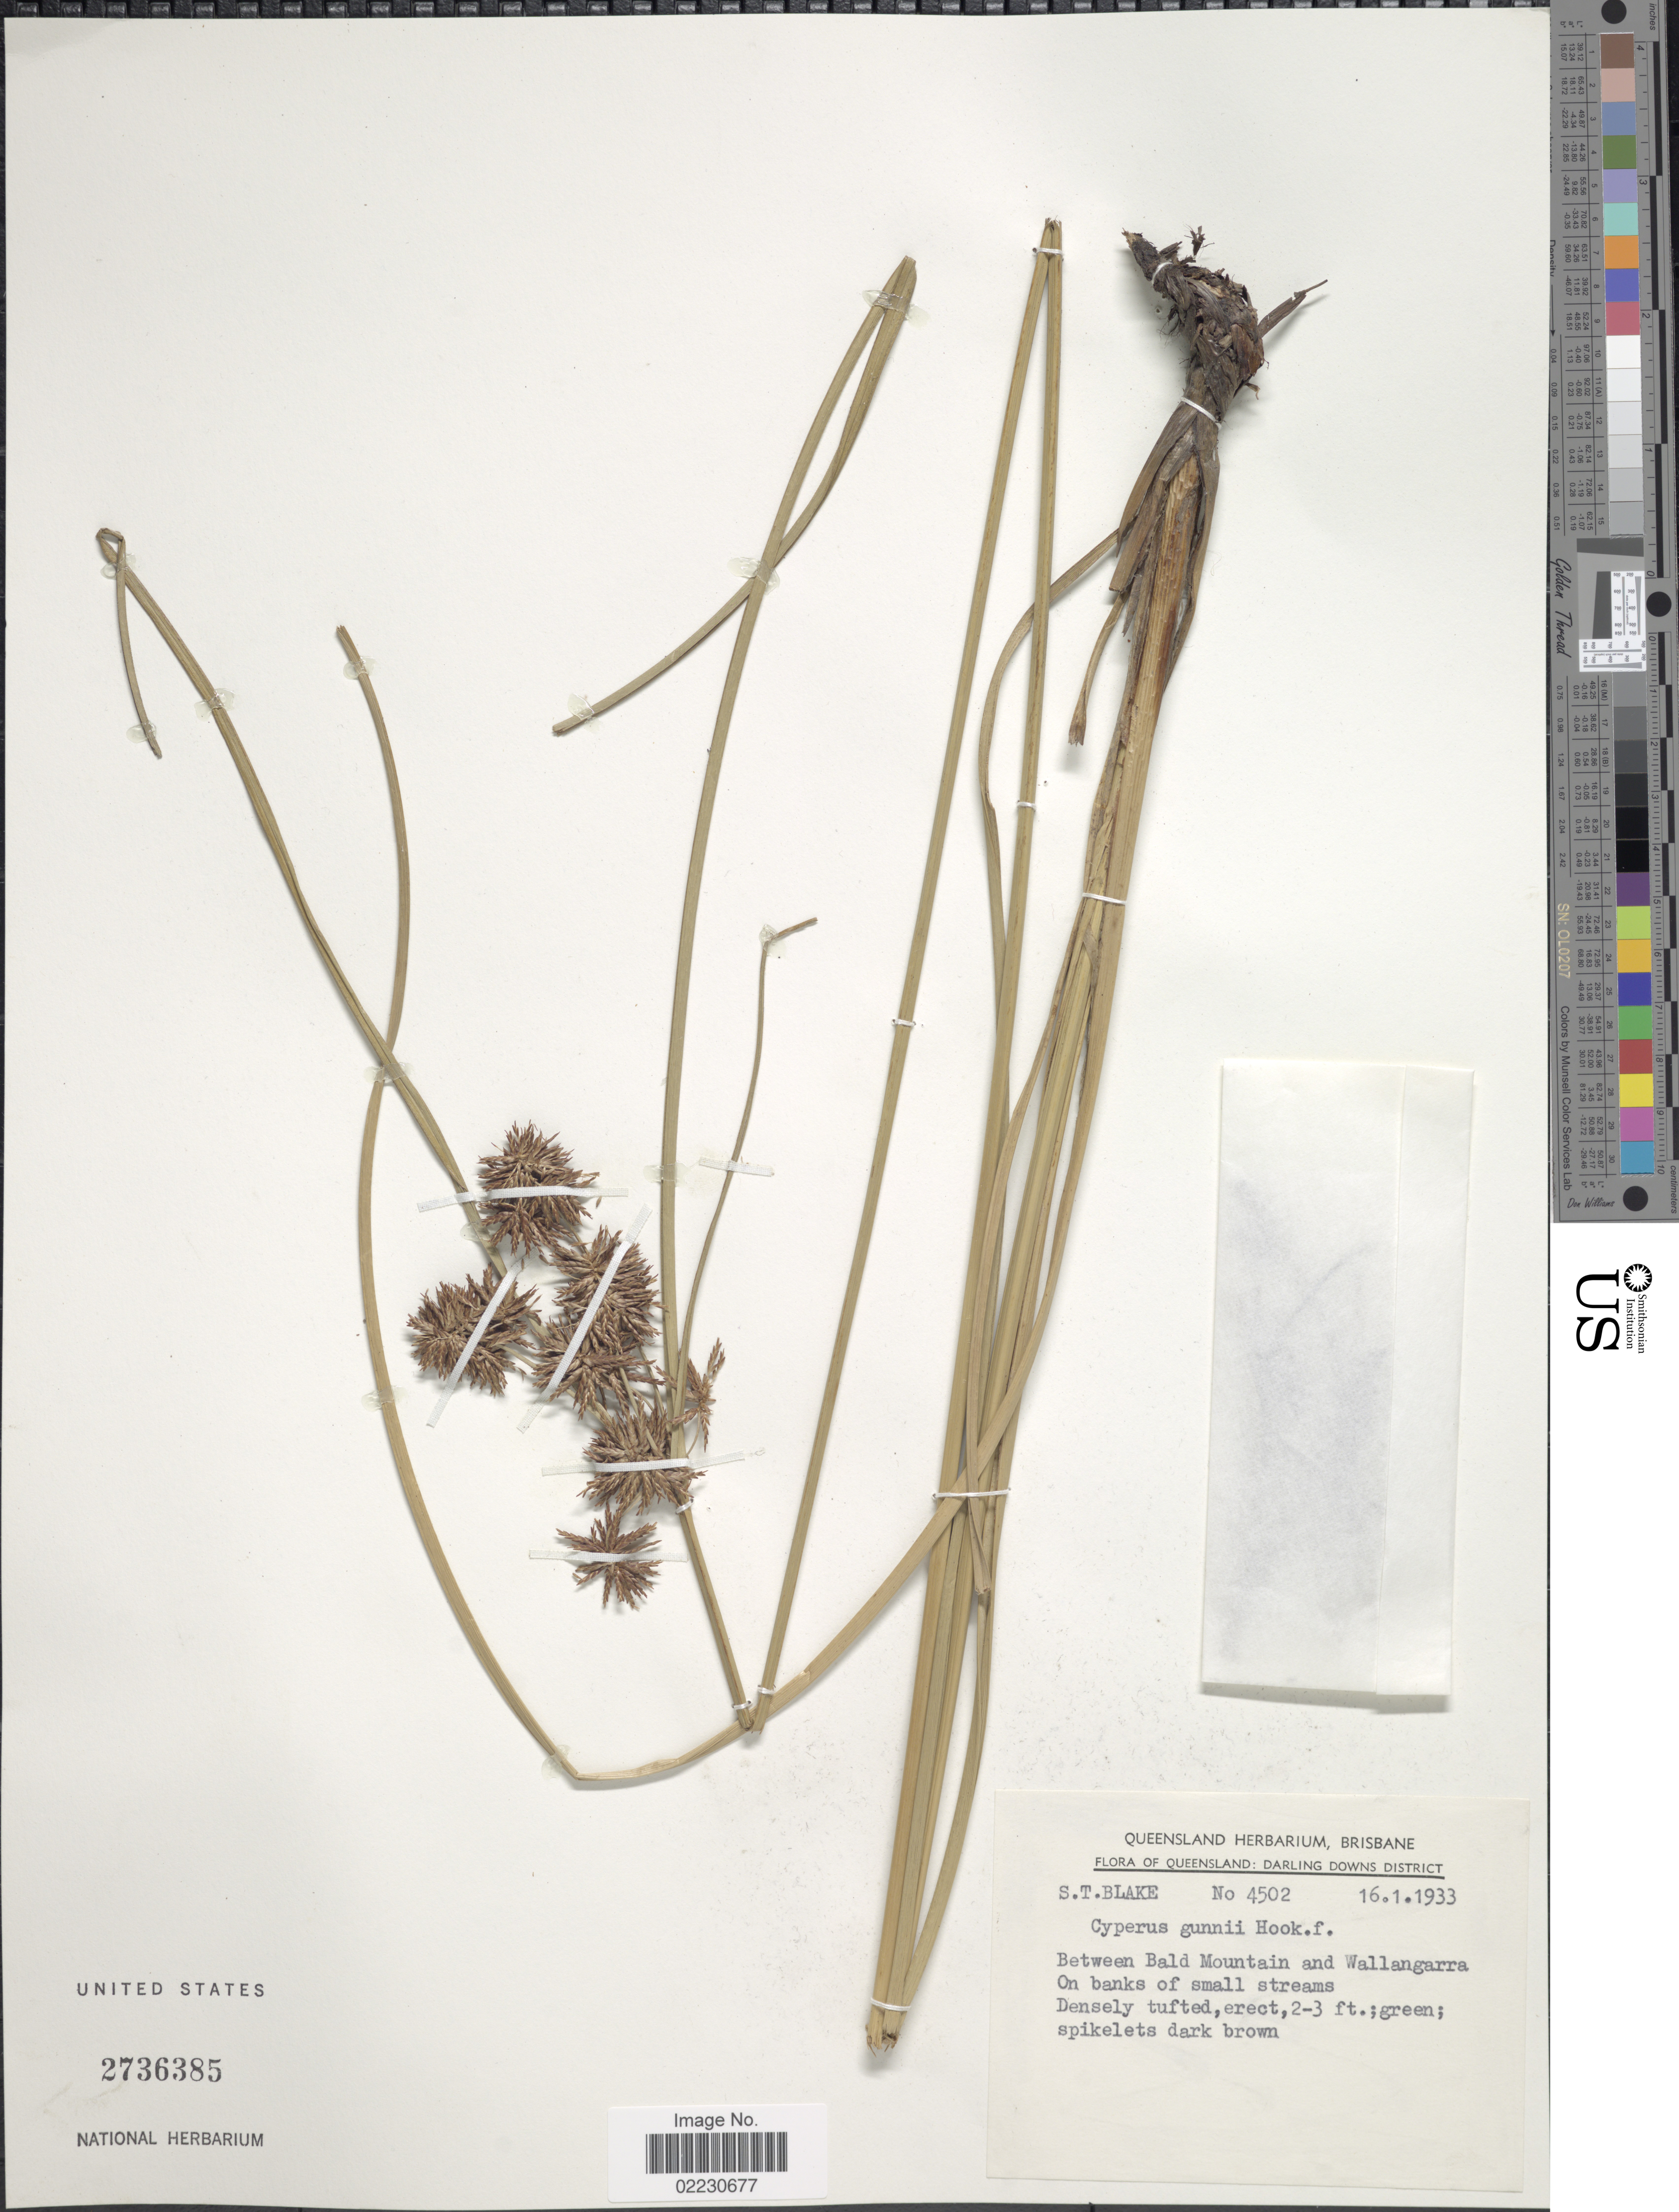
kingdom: Plantae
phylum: Tracheophyta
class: Liliopsida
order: Poales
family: Cyperaceae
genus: Cyperus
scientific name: Cyperus gunnii subsp. gunnii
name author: Hook. f.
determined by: Strong, Mark T., (BOT), Smithsonian Institution - National Museum of Natural History (UNITED STATES)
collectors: S. T. Blake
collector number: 4502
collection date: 1933-01-16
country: Australia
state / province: Queensland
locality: Darling Downs District. Between Bald Mountain and Wallangarra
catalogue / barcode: US 2736385